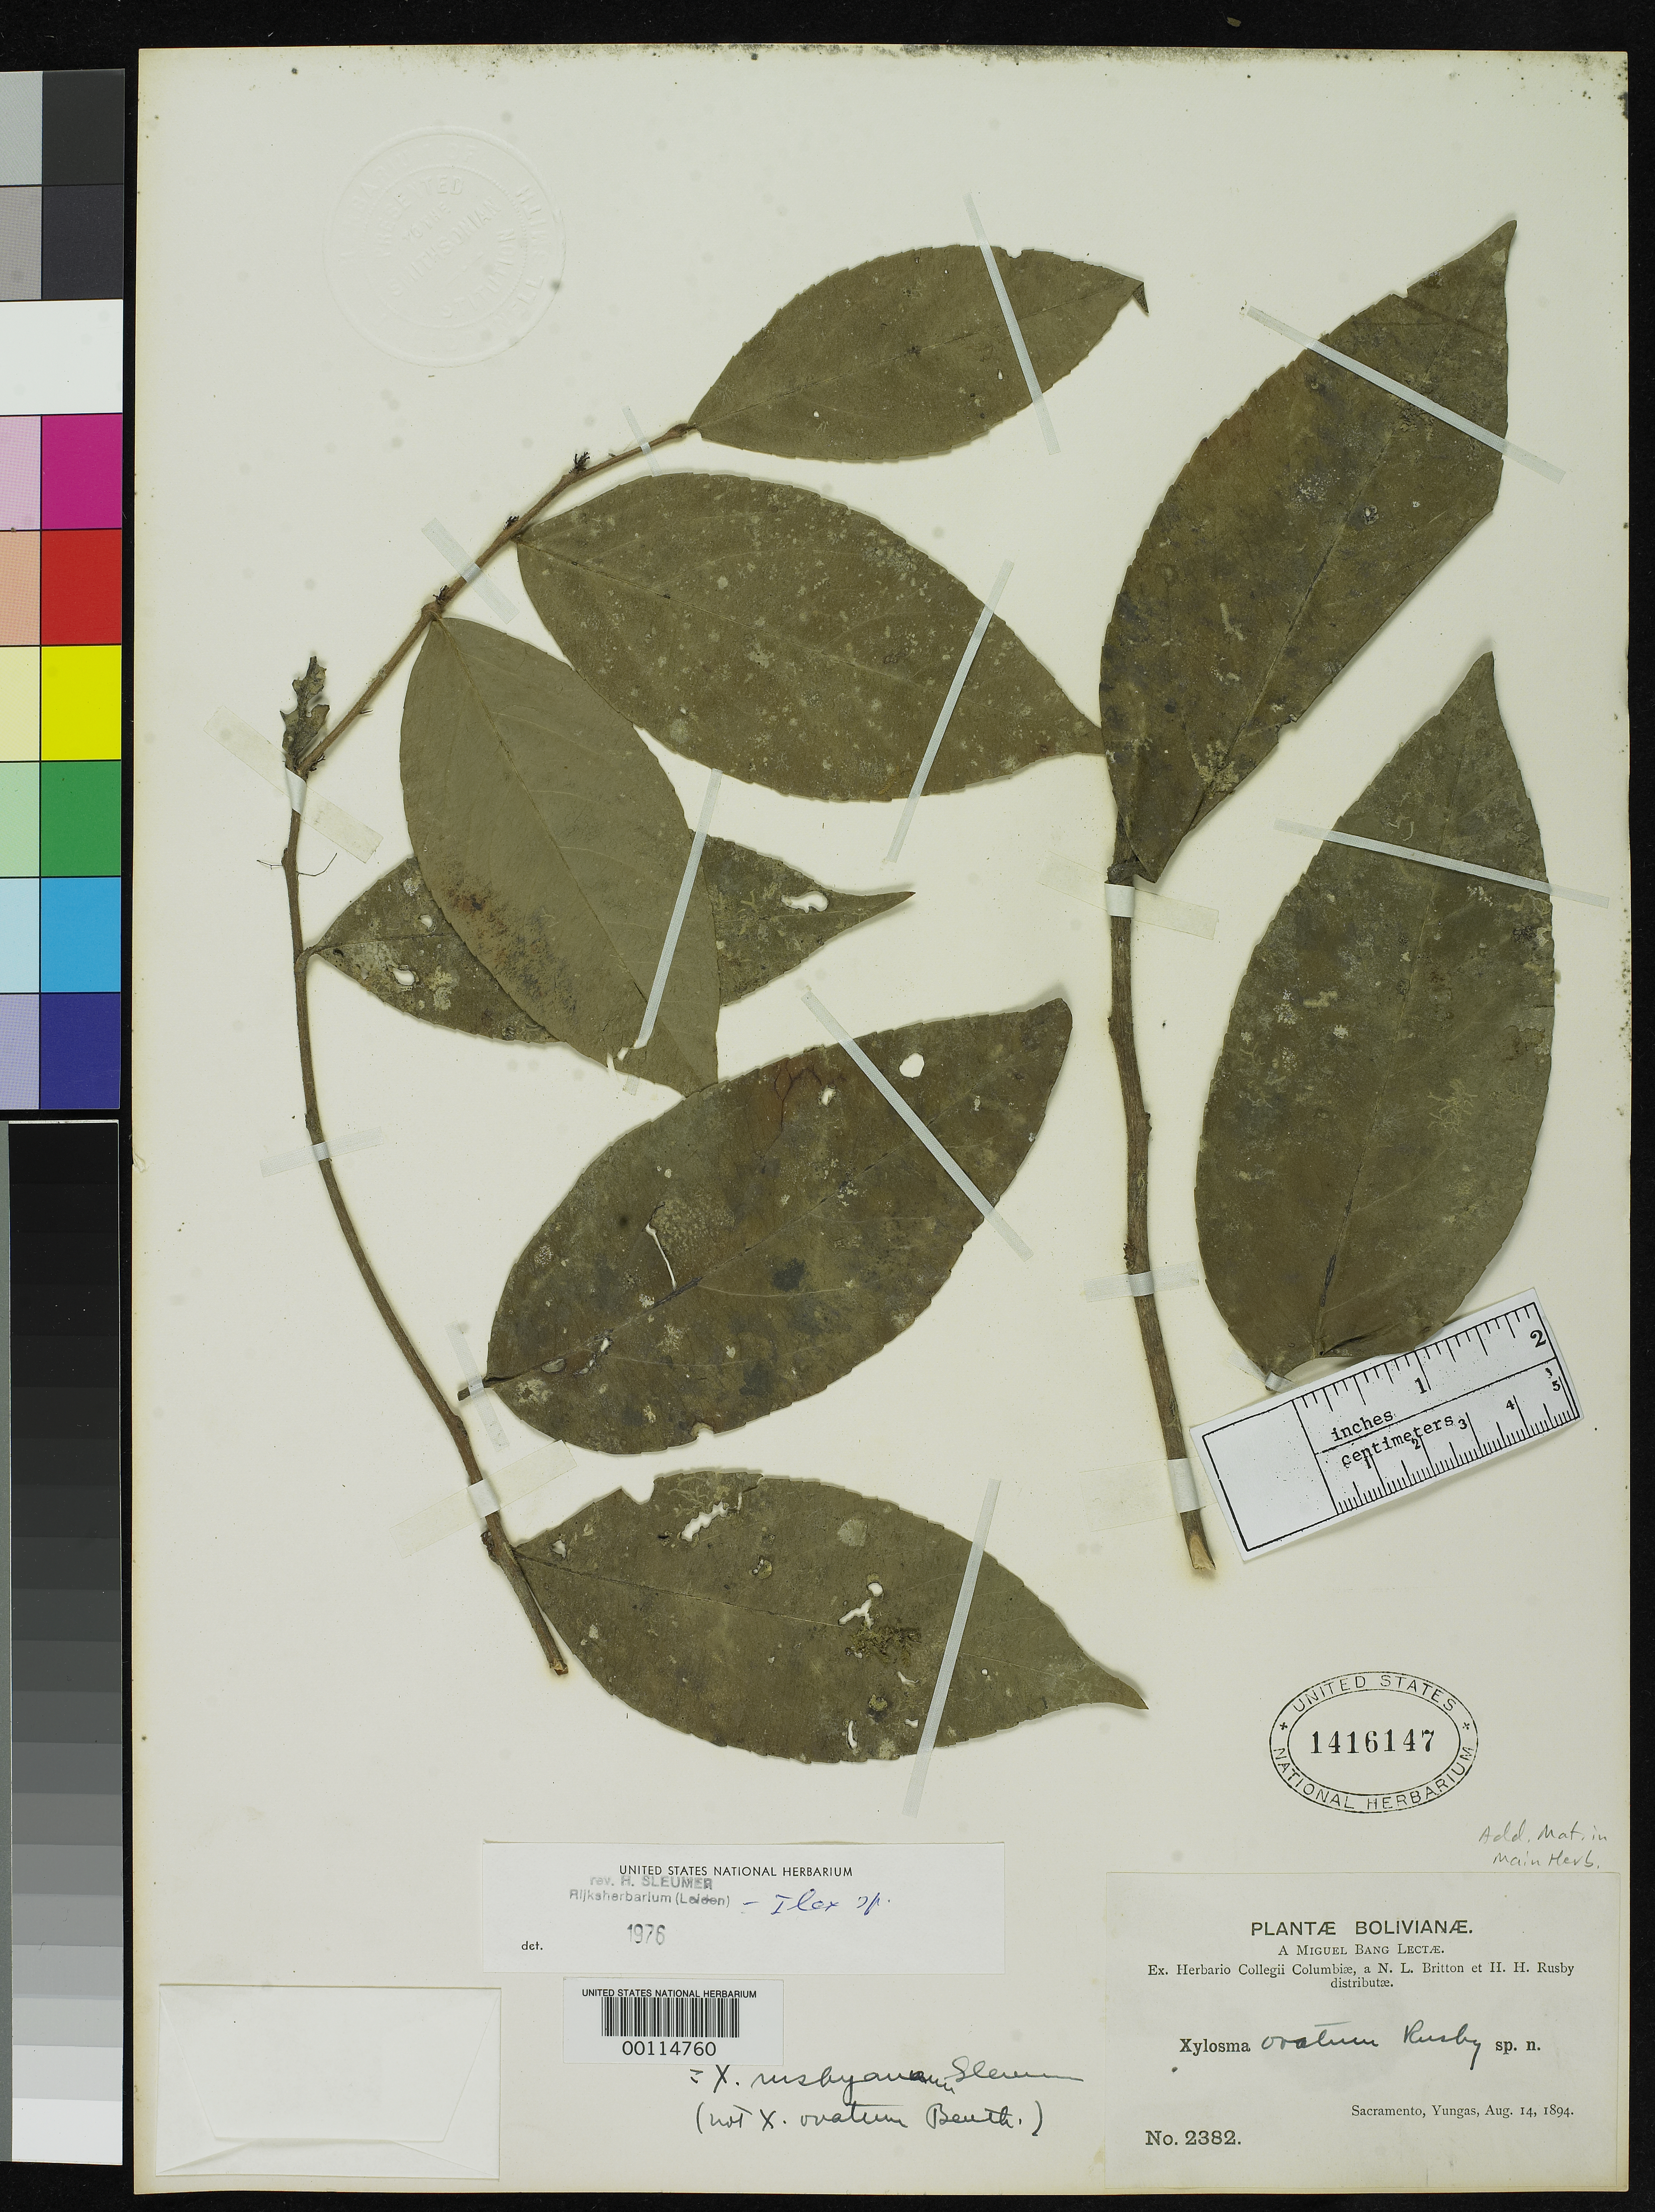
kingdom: Plantae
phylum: Tracheophyta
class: Magnoliopsida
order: Malpighiales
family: Salicaceae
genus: Xylosma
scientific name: Xylosma ovata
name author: Rusby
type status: Isotype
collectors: M. Bang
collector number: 2382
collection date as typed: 14 Aug 1894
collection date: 1894-08-14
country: Bolivia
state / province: La Paz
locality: Sacramento, Yungas.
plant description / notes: Later homonym of Xylosma ovata Benth. (1863).; Also a type of Xylosma rusbyana Sleumer, nom. nov.; Replacement name for Xylosma ovata Rusby, nom. illeg. non Benth.; Also a type of Xylosma ovata Rusby, nom. illeg. non Benth.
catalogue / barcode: US 1416147